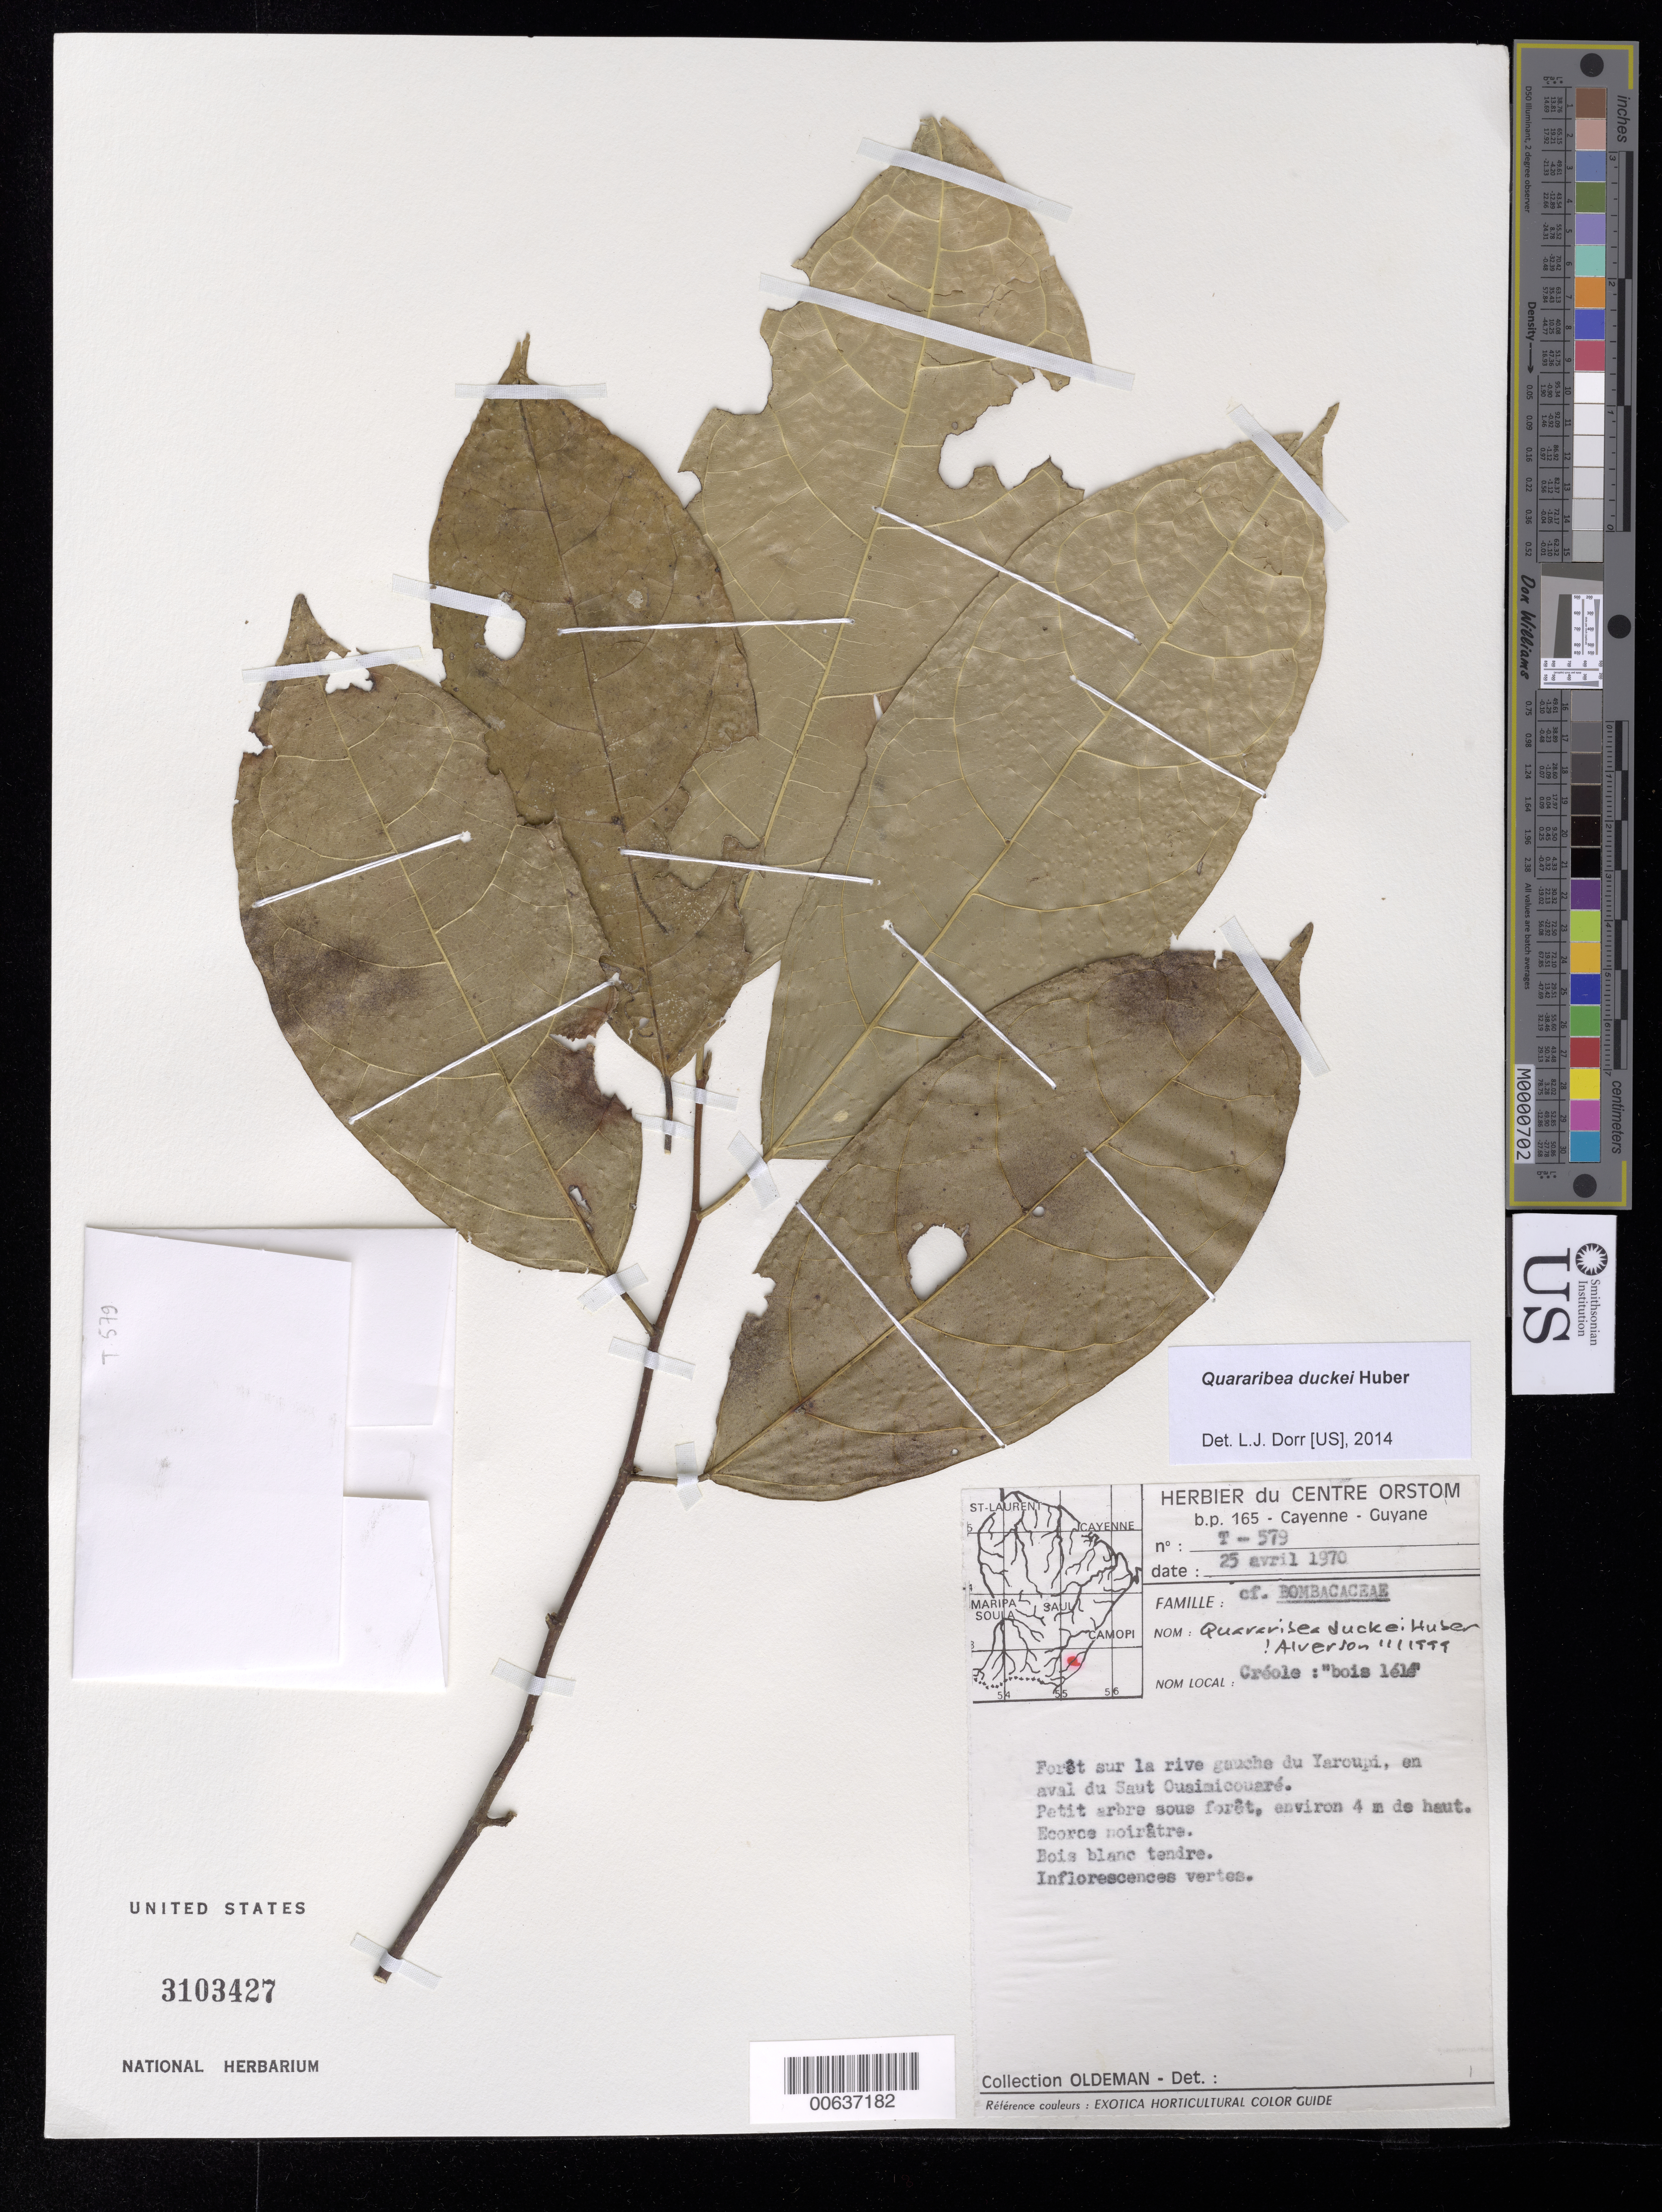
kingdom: Plantae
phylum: Tracheophyta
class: Magnoliopsida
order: Malvales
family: Malvaceae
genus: Quararibea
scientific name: Quararibea duckei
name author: Huber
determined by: Alverson, W. S.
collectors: R. Oldeman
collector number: T 579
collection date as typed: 25-Apr-70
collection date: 1970-04-25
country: French Guiana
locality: Rivière Yaroupi, en aval du Saut Ouaimicouaré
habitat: Forest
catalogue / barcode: US 3103427